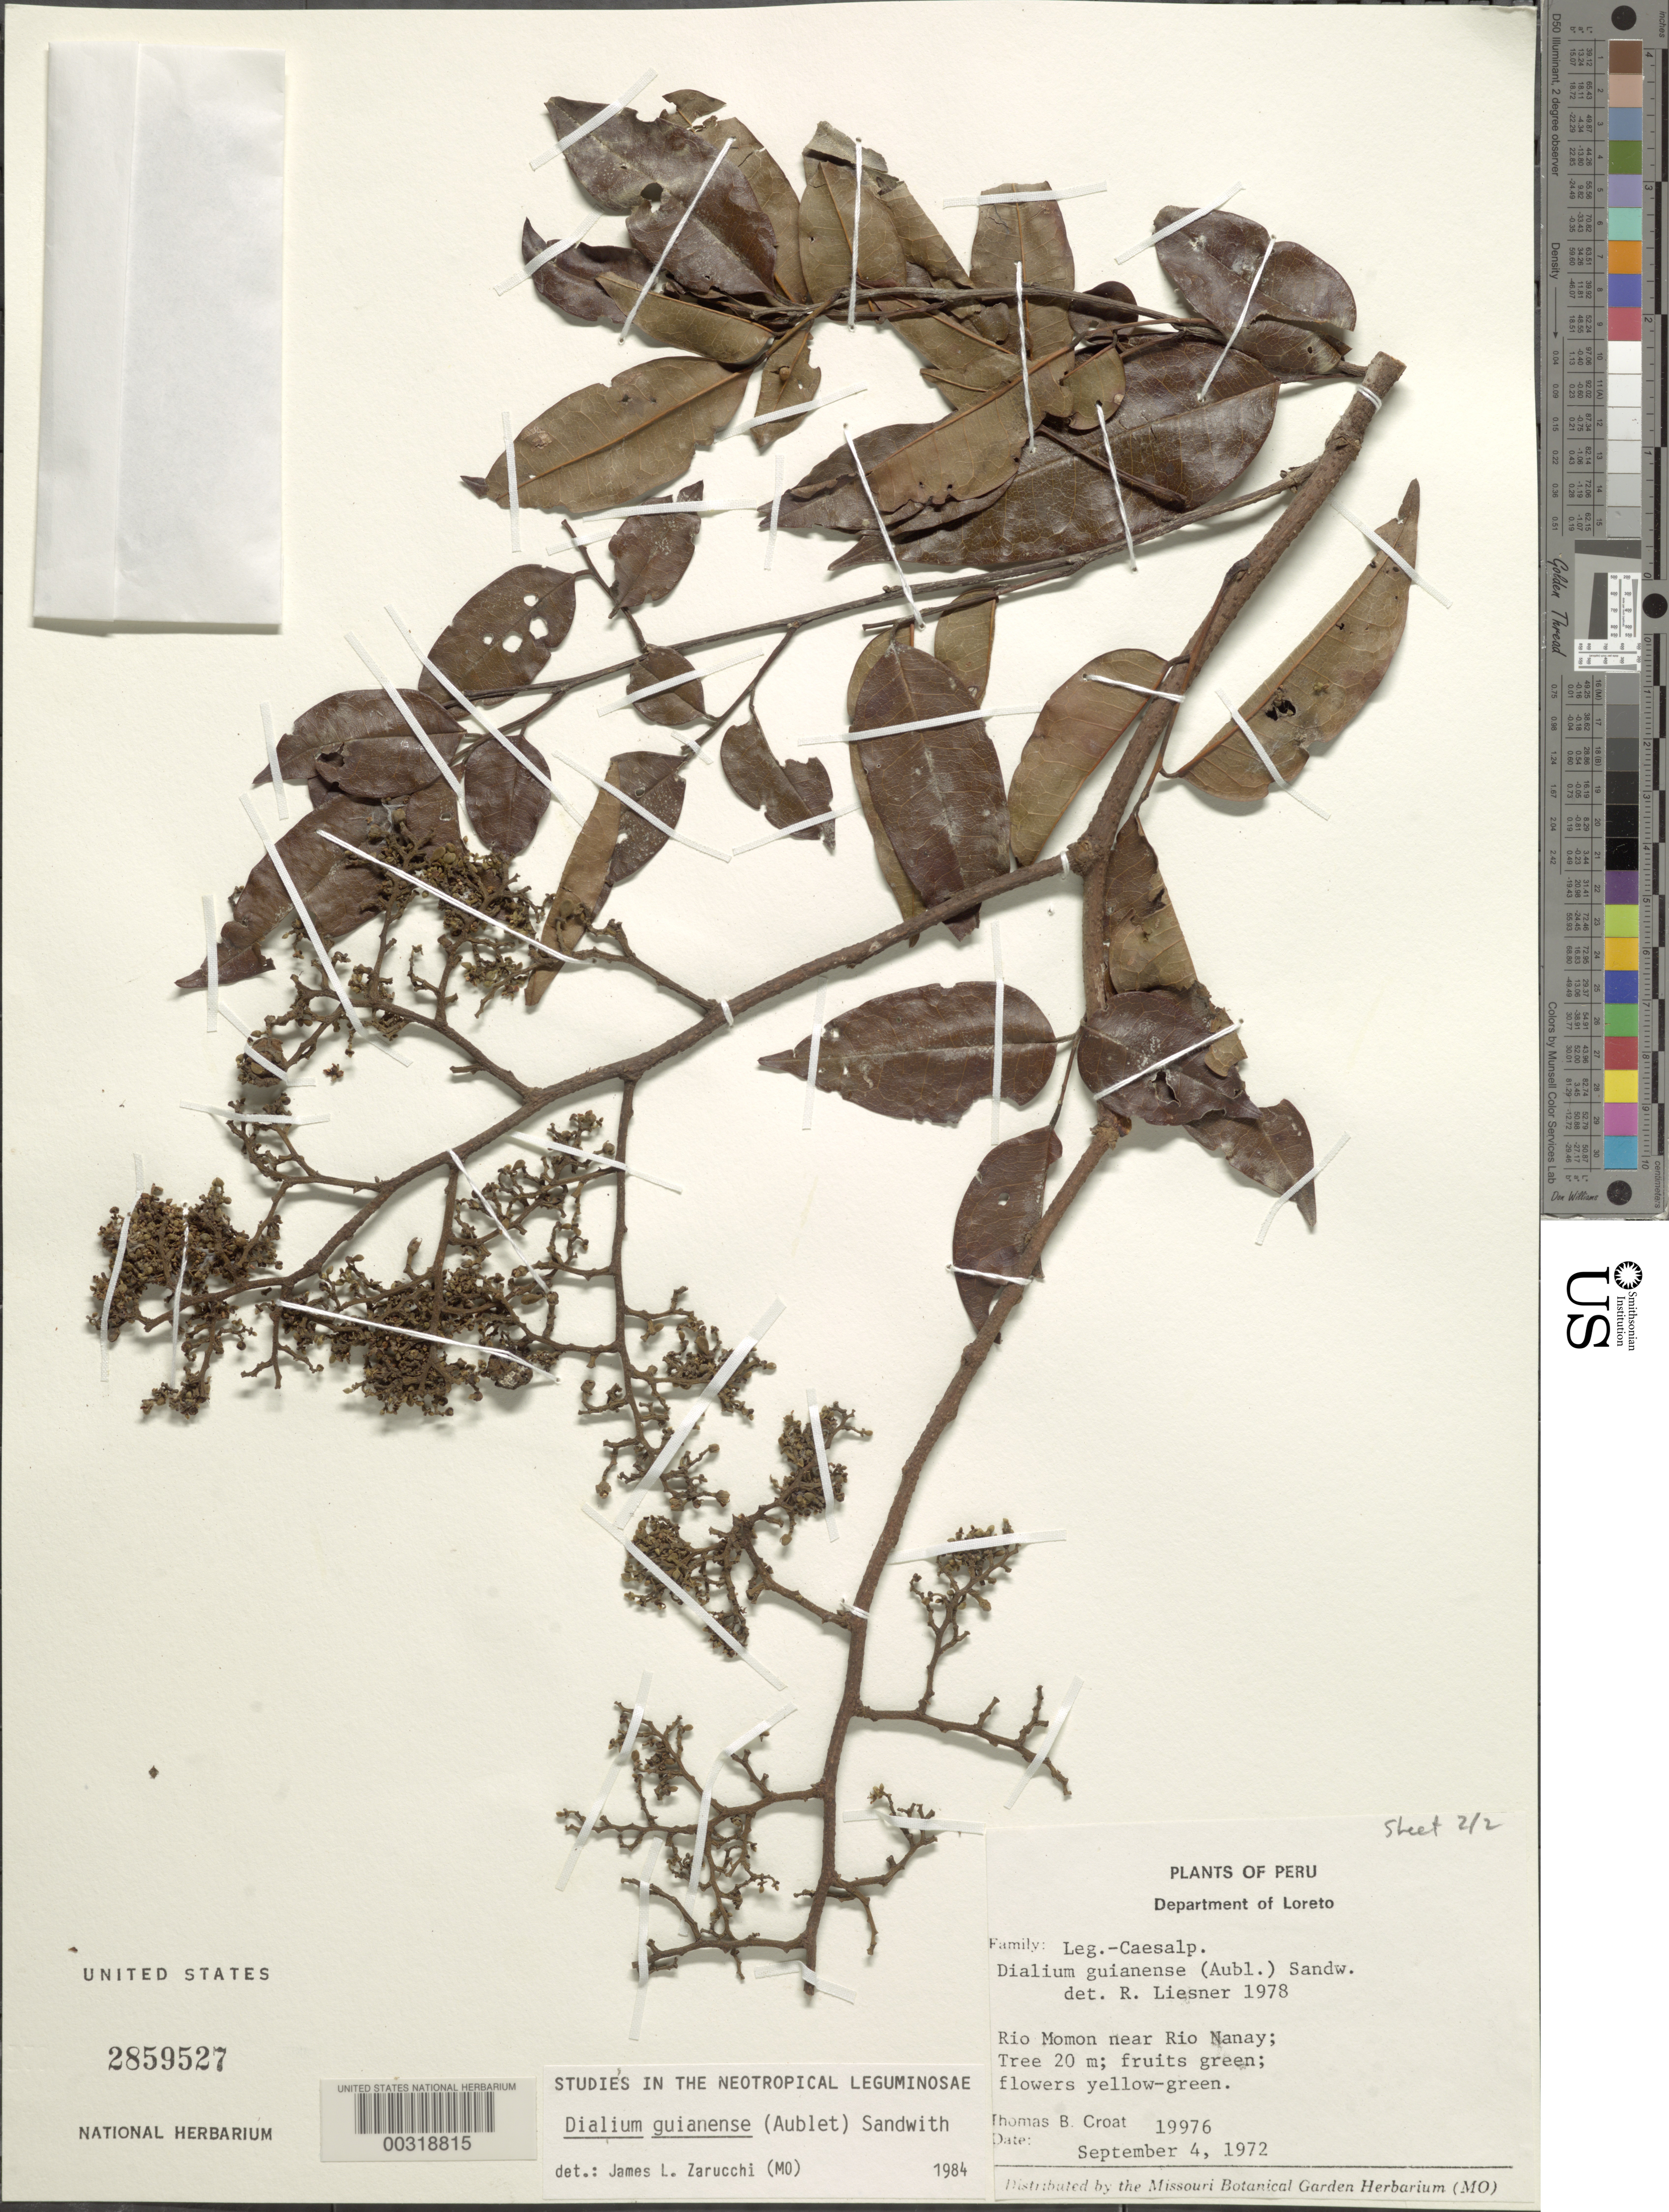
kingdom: Plantae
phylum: Tracheophyta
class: Magnoliopsida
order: Fabales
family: Fabaceae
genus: Dialium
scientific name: Dialium guianense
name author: (Aubl.) Sandwith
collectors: T. B. Croat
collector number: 19976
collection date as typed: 04 Sep 1972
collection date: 1972-09-04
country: Peru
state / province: Loreto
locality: Rio momon near rio nanay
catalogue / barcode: US 2859527